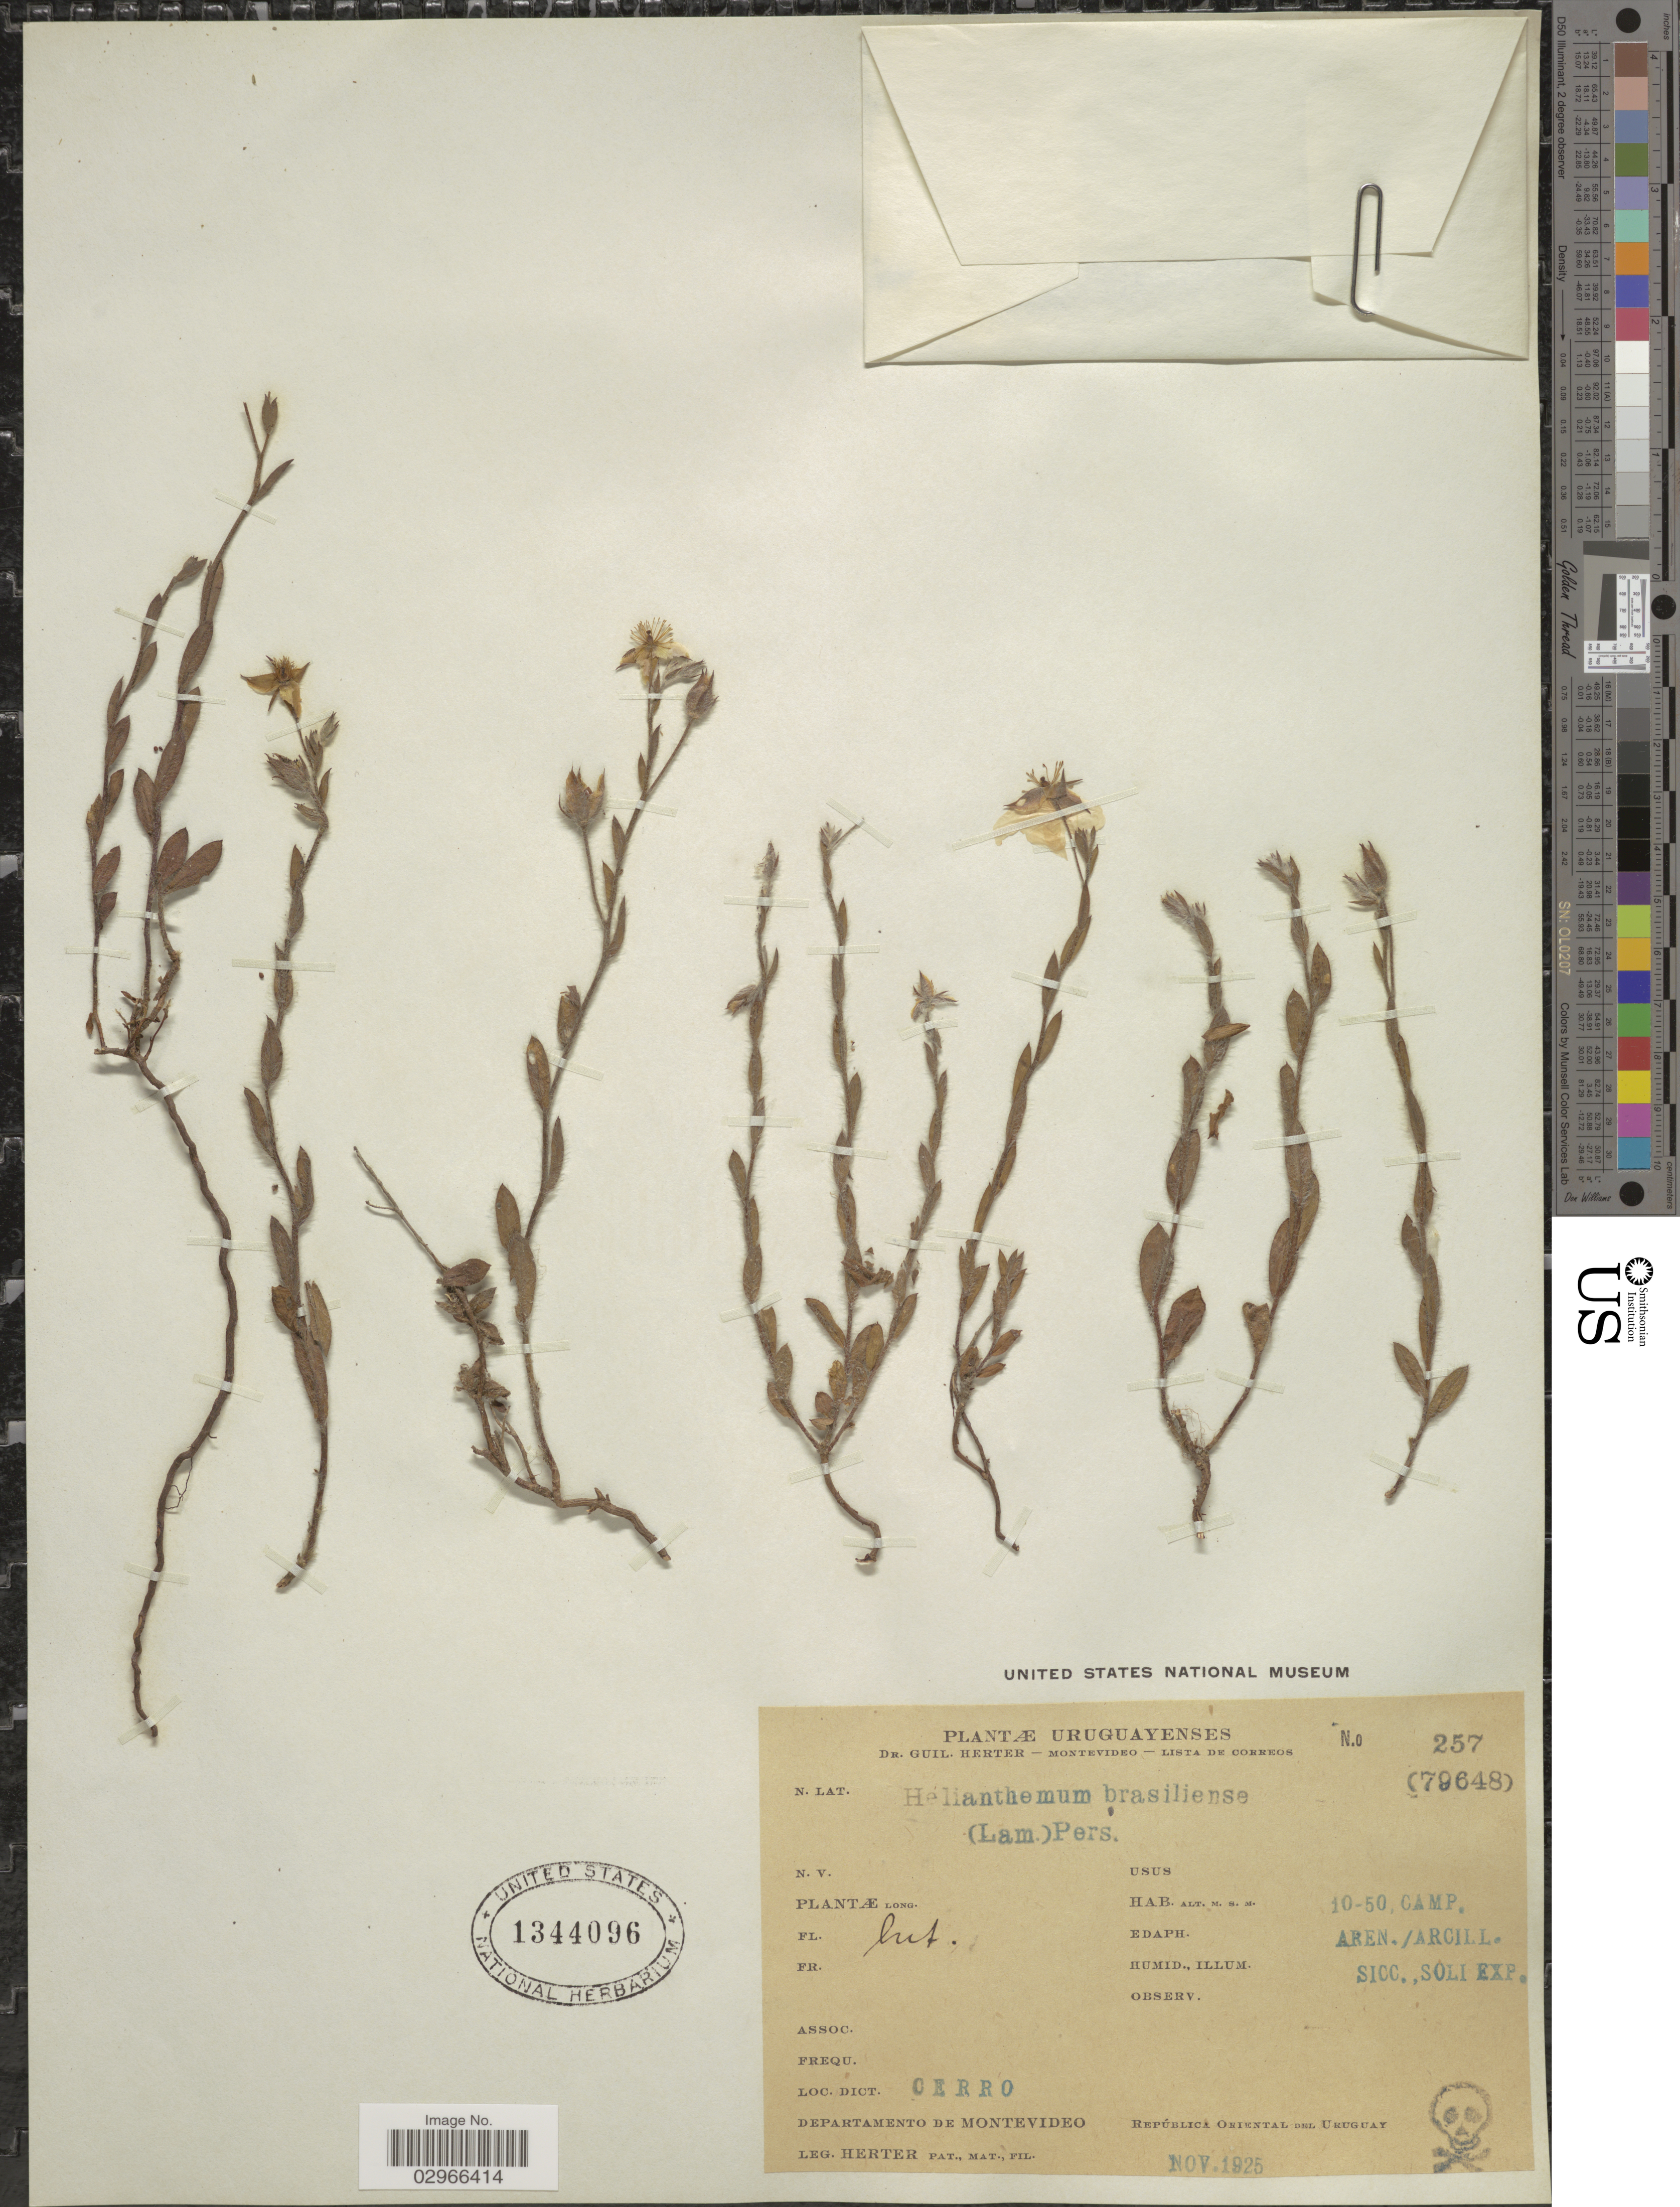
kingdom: Plantae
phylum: Tracheophyta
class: Magnoliopsida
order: Malvales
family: Cistaceae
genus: Halimium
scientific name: Halimium brasiliense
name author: (Lam.) Grosser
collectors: G. Herter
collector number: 257 (79648)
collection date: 1925-11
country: Uruguay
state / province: Montevideo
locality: Departamento de Montevideo. República Oriental del Uruguay.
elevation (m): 10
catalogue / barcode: US 1344096